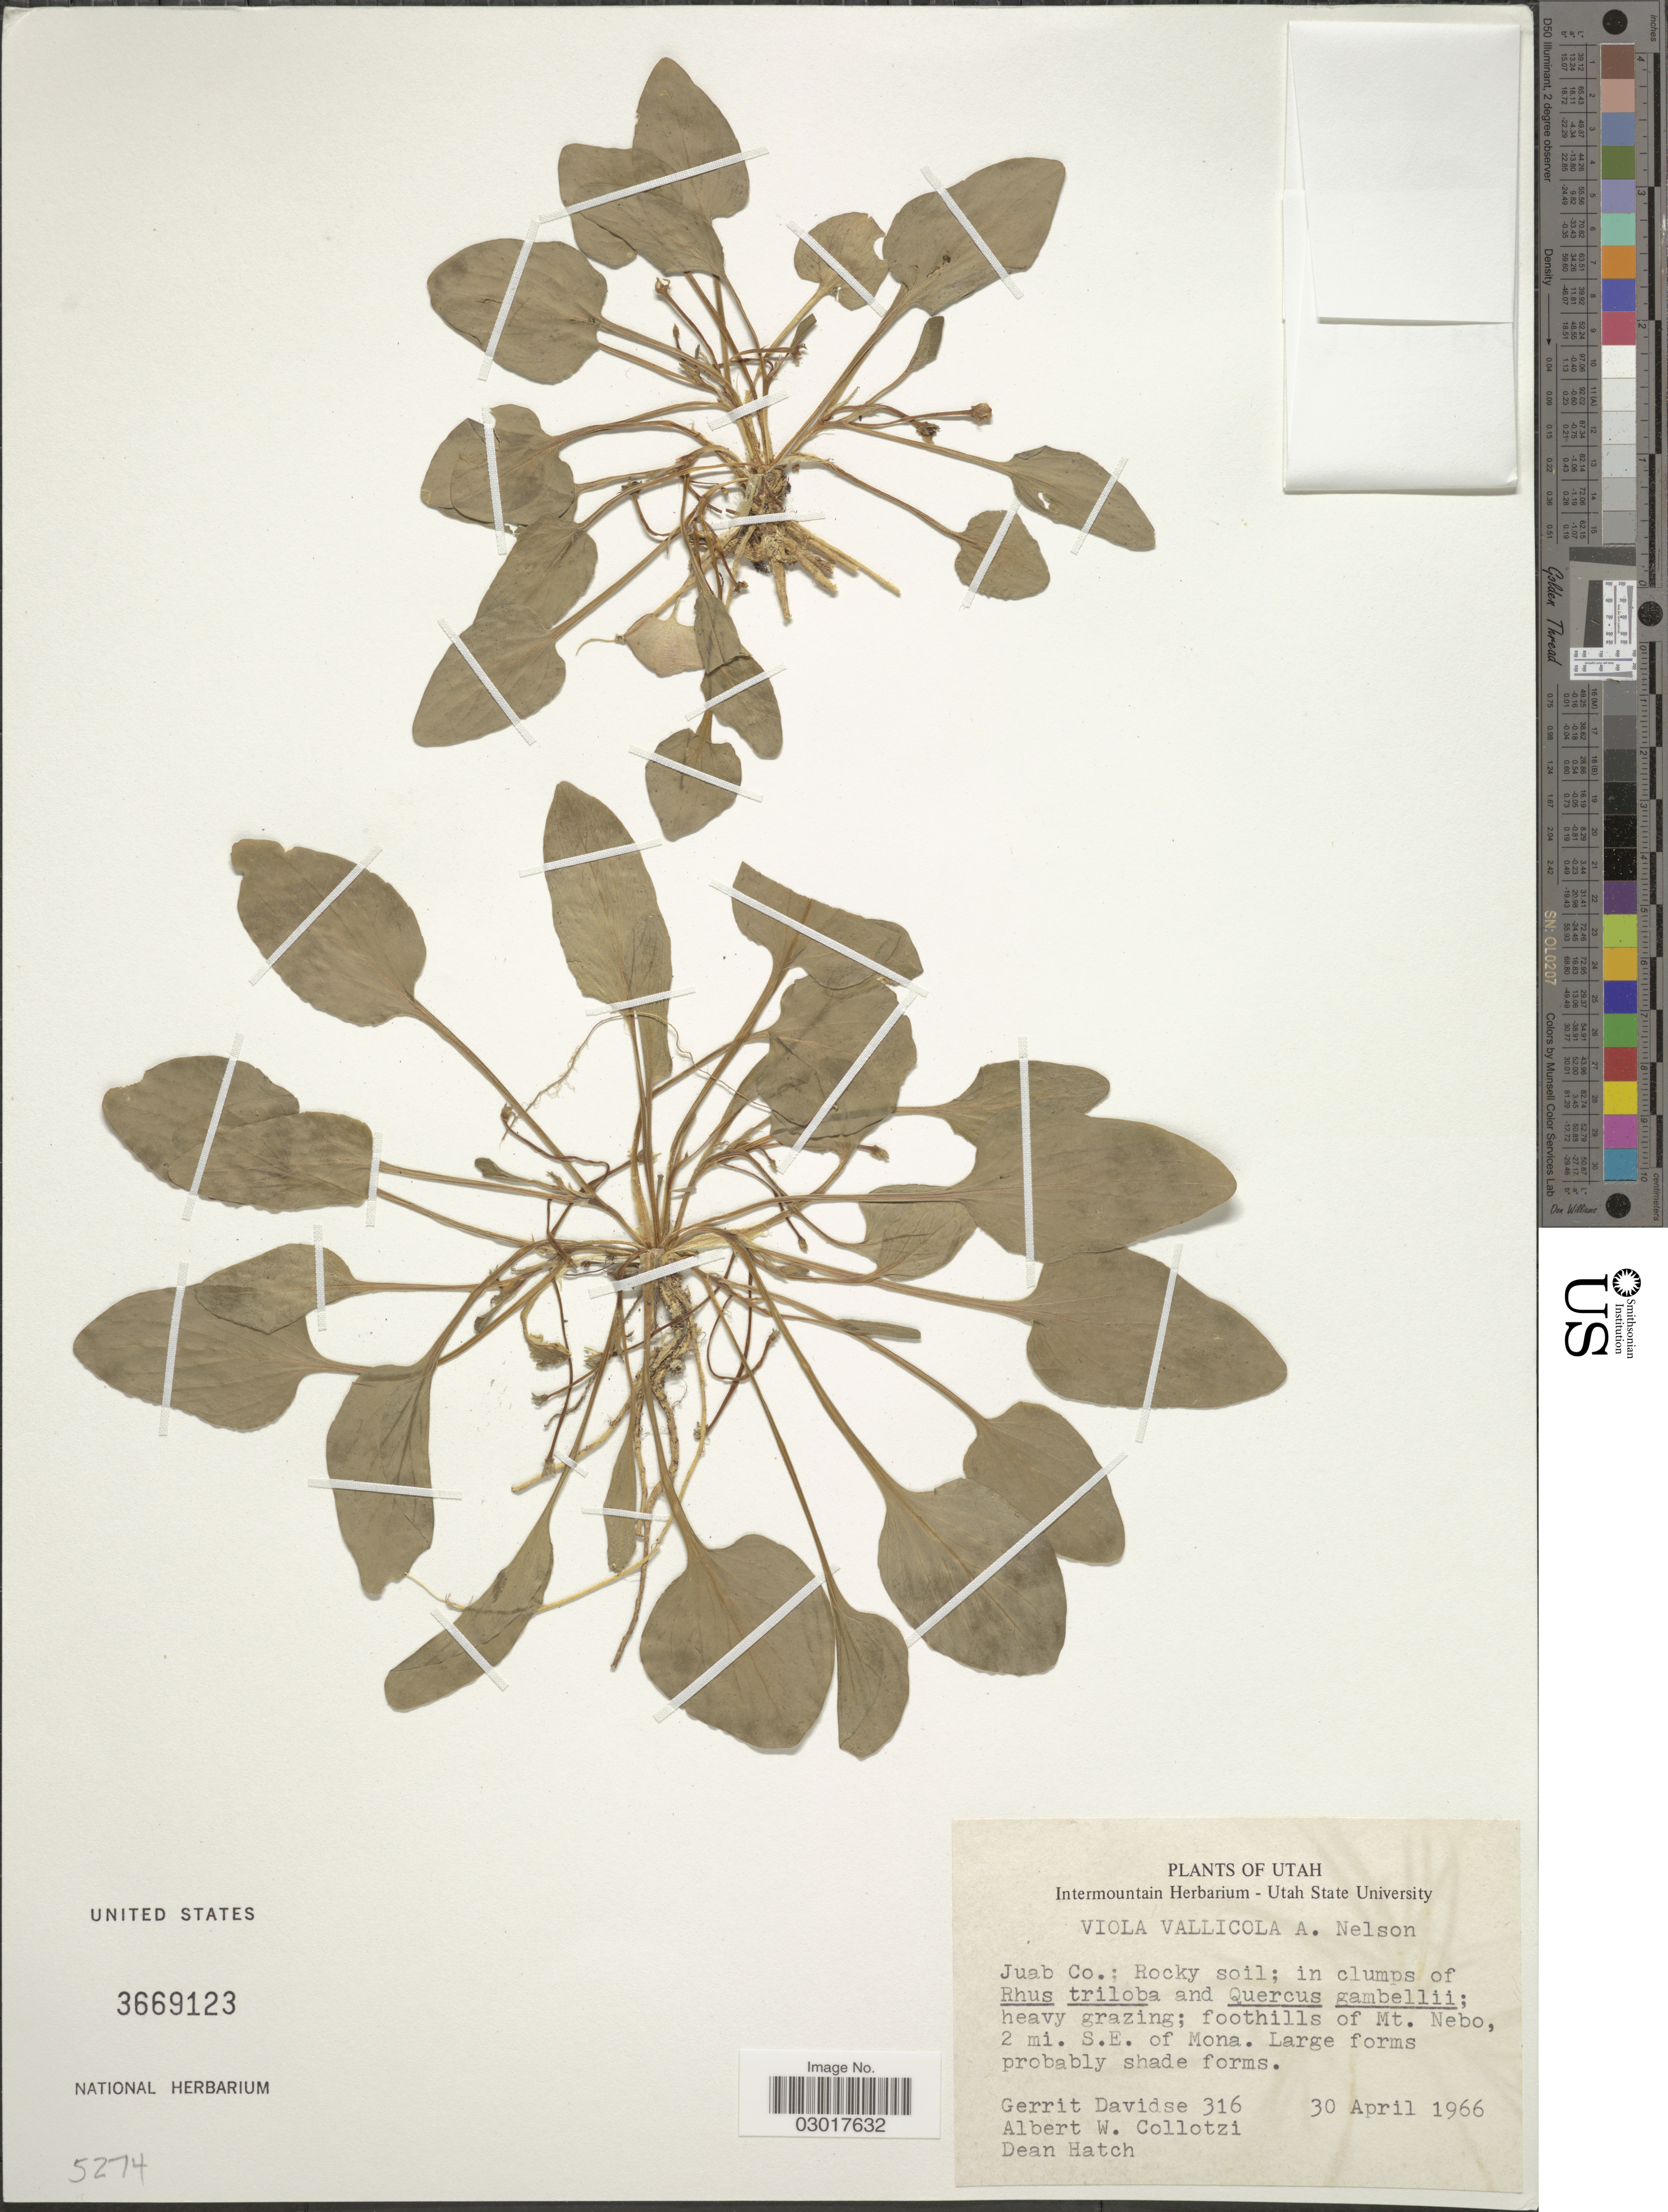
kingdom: Plantae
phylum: Tracheophyta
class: Magnoliopsida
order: Malpighiales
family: Violaceae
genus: Viola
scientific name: Viola vallicola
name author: A. Nelson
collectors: G. Davidse, A. W. Collotzi & D. Hatch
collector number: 316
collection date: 1966-04-30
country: United States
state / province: Utah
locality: Juab Co.; foothills of Mt. Nebo, 2 mi. S.E. of Mona.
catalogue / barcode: US 3669123